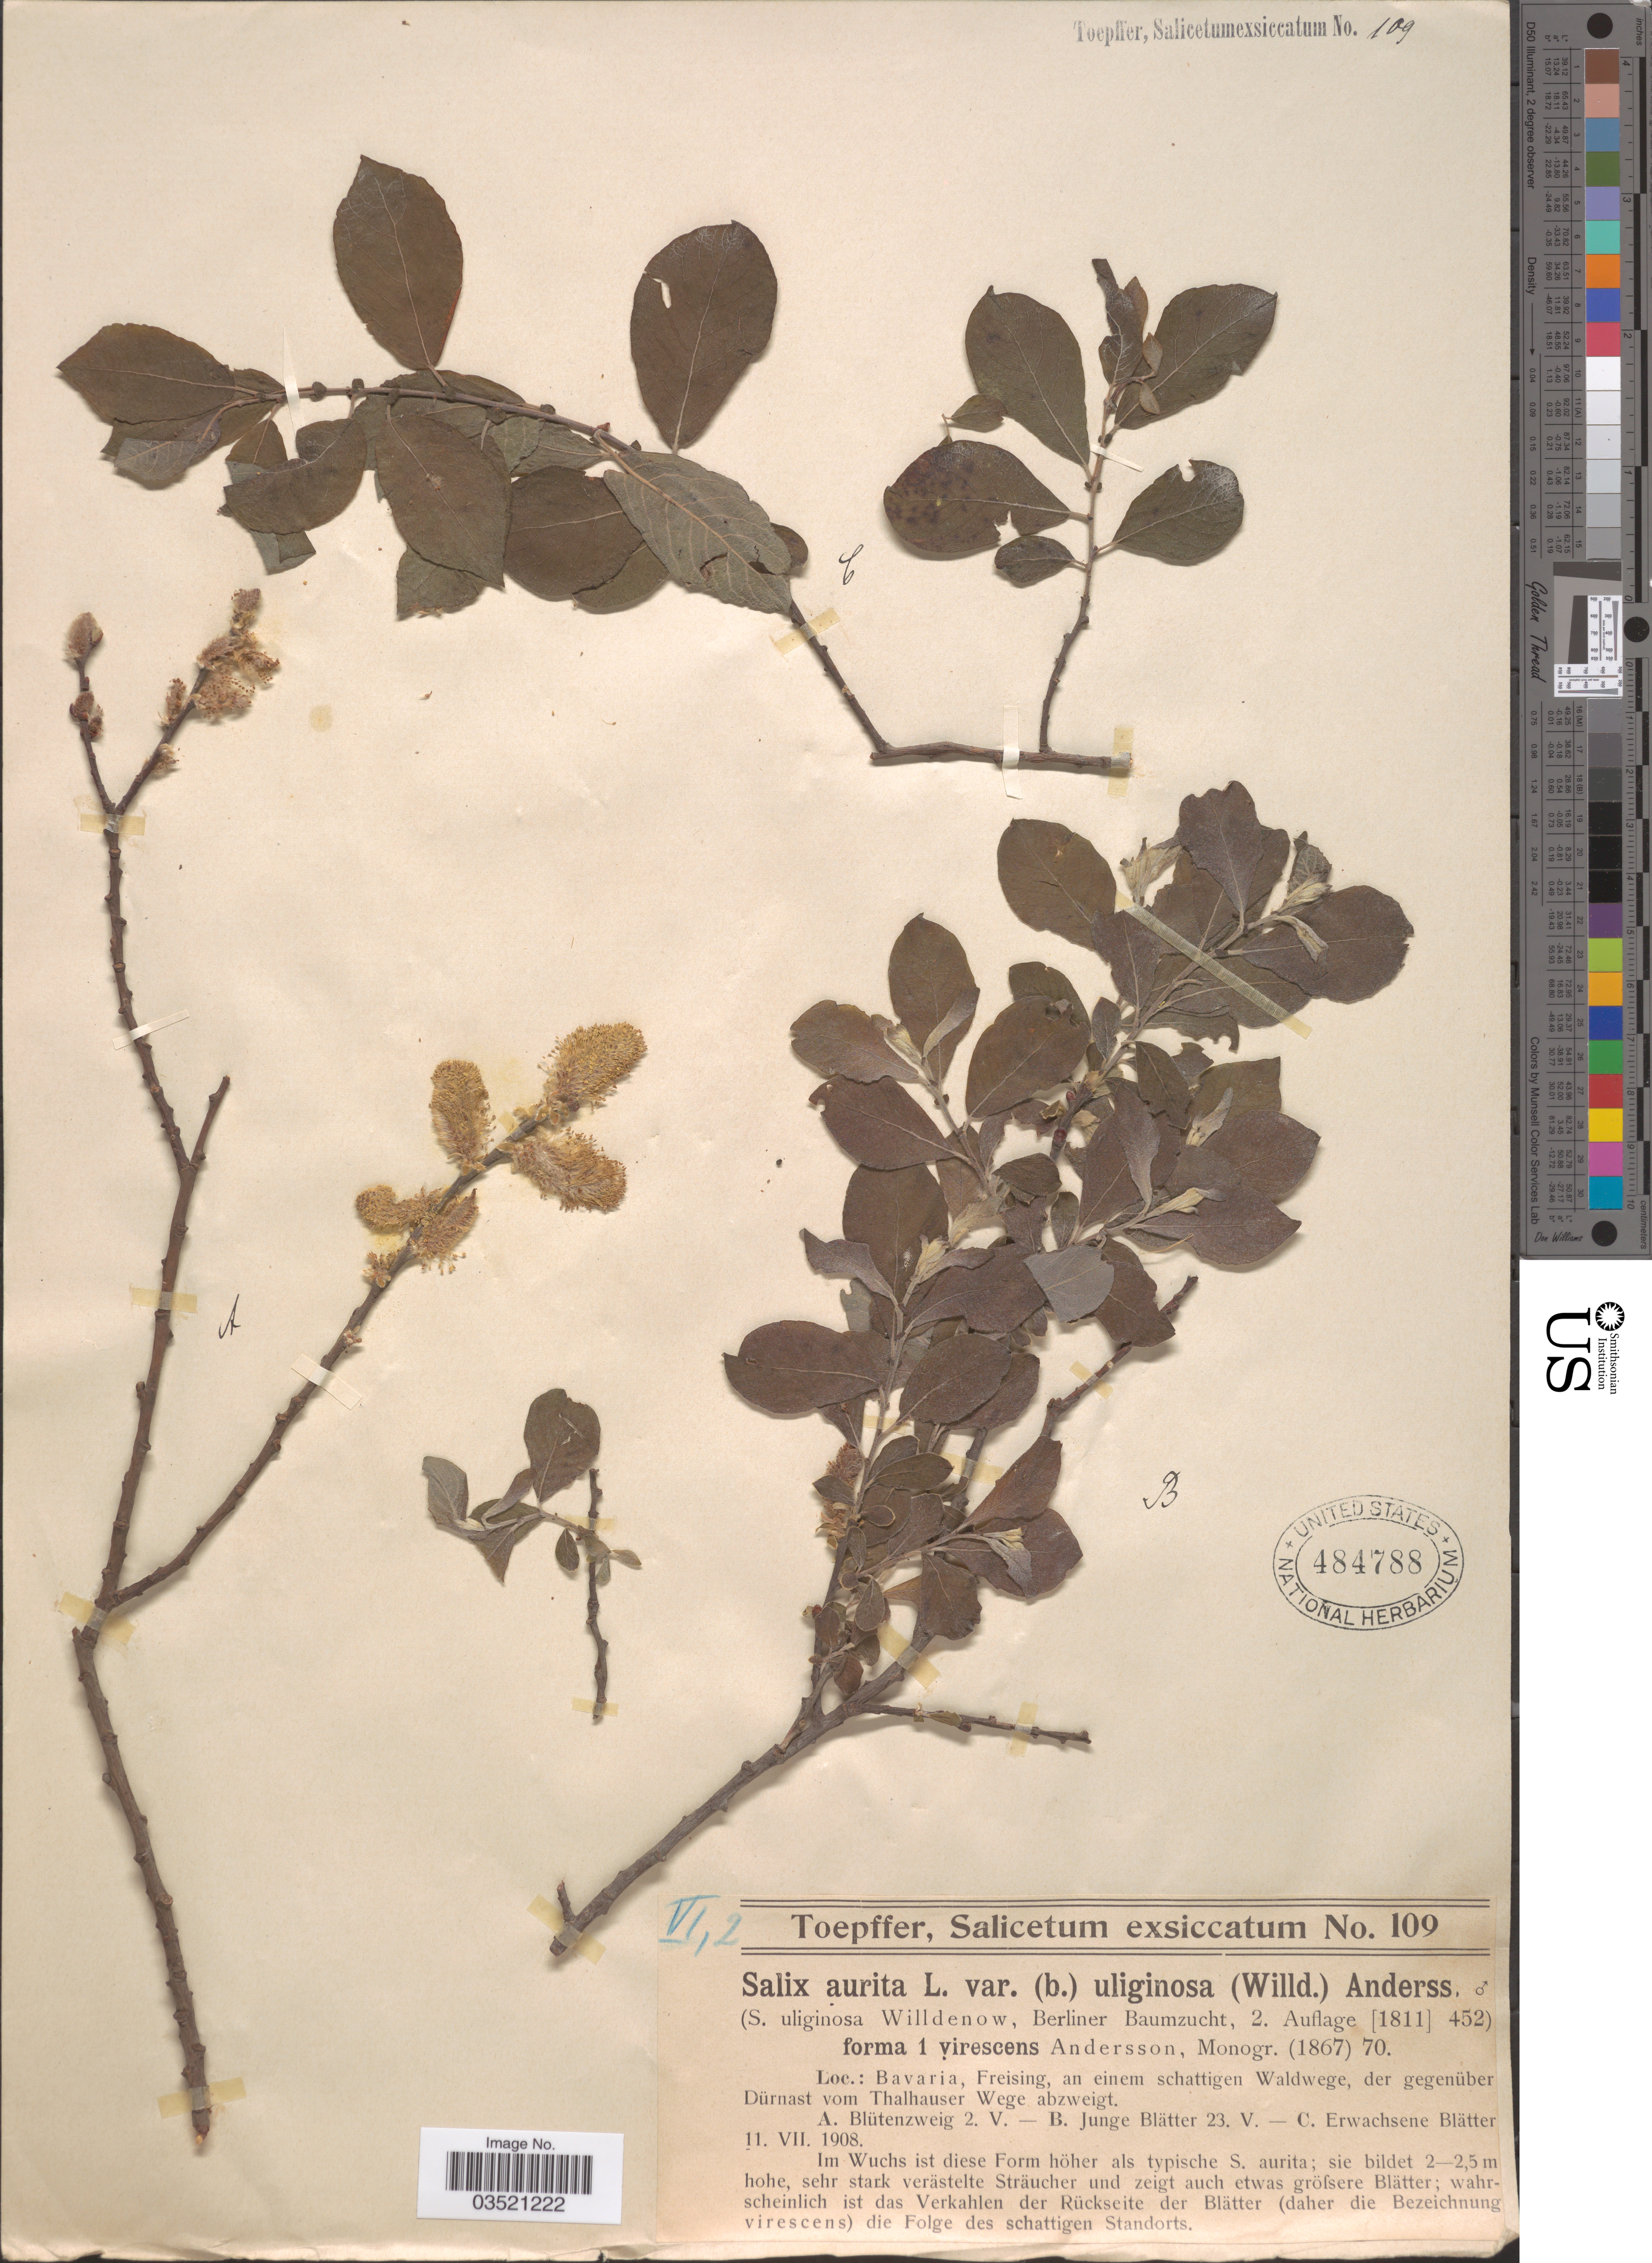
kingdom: Plantae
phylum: Tracheophyta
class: Magnoliopsida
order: Malpighiales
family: Salicaceae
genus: Salix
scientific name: Salix aurita var. uliginosa f. virescens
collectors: A. Toepffer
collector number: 109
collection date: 1908-05-02/1908-07-11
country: Germany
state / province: Bayern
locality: Bavaria, Freising an einem schattigen Waldwege, der gegenüber Dürnast vom Thalhauser Wege abzweigt.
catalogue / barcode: US 484788